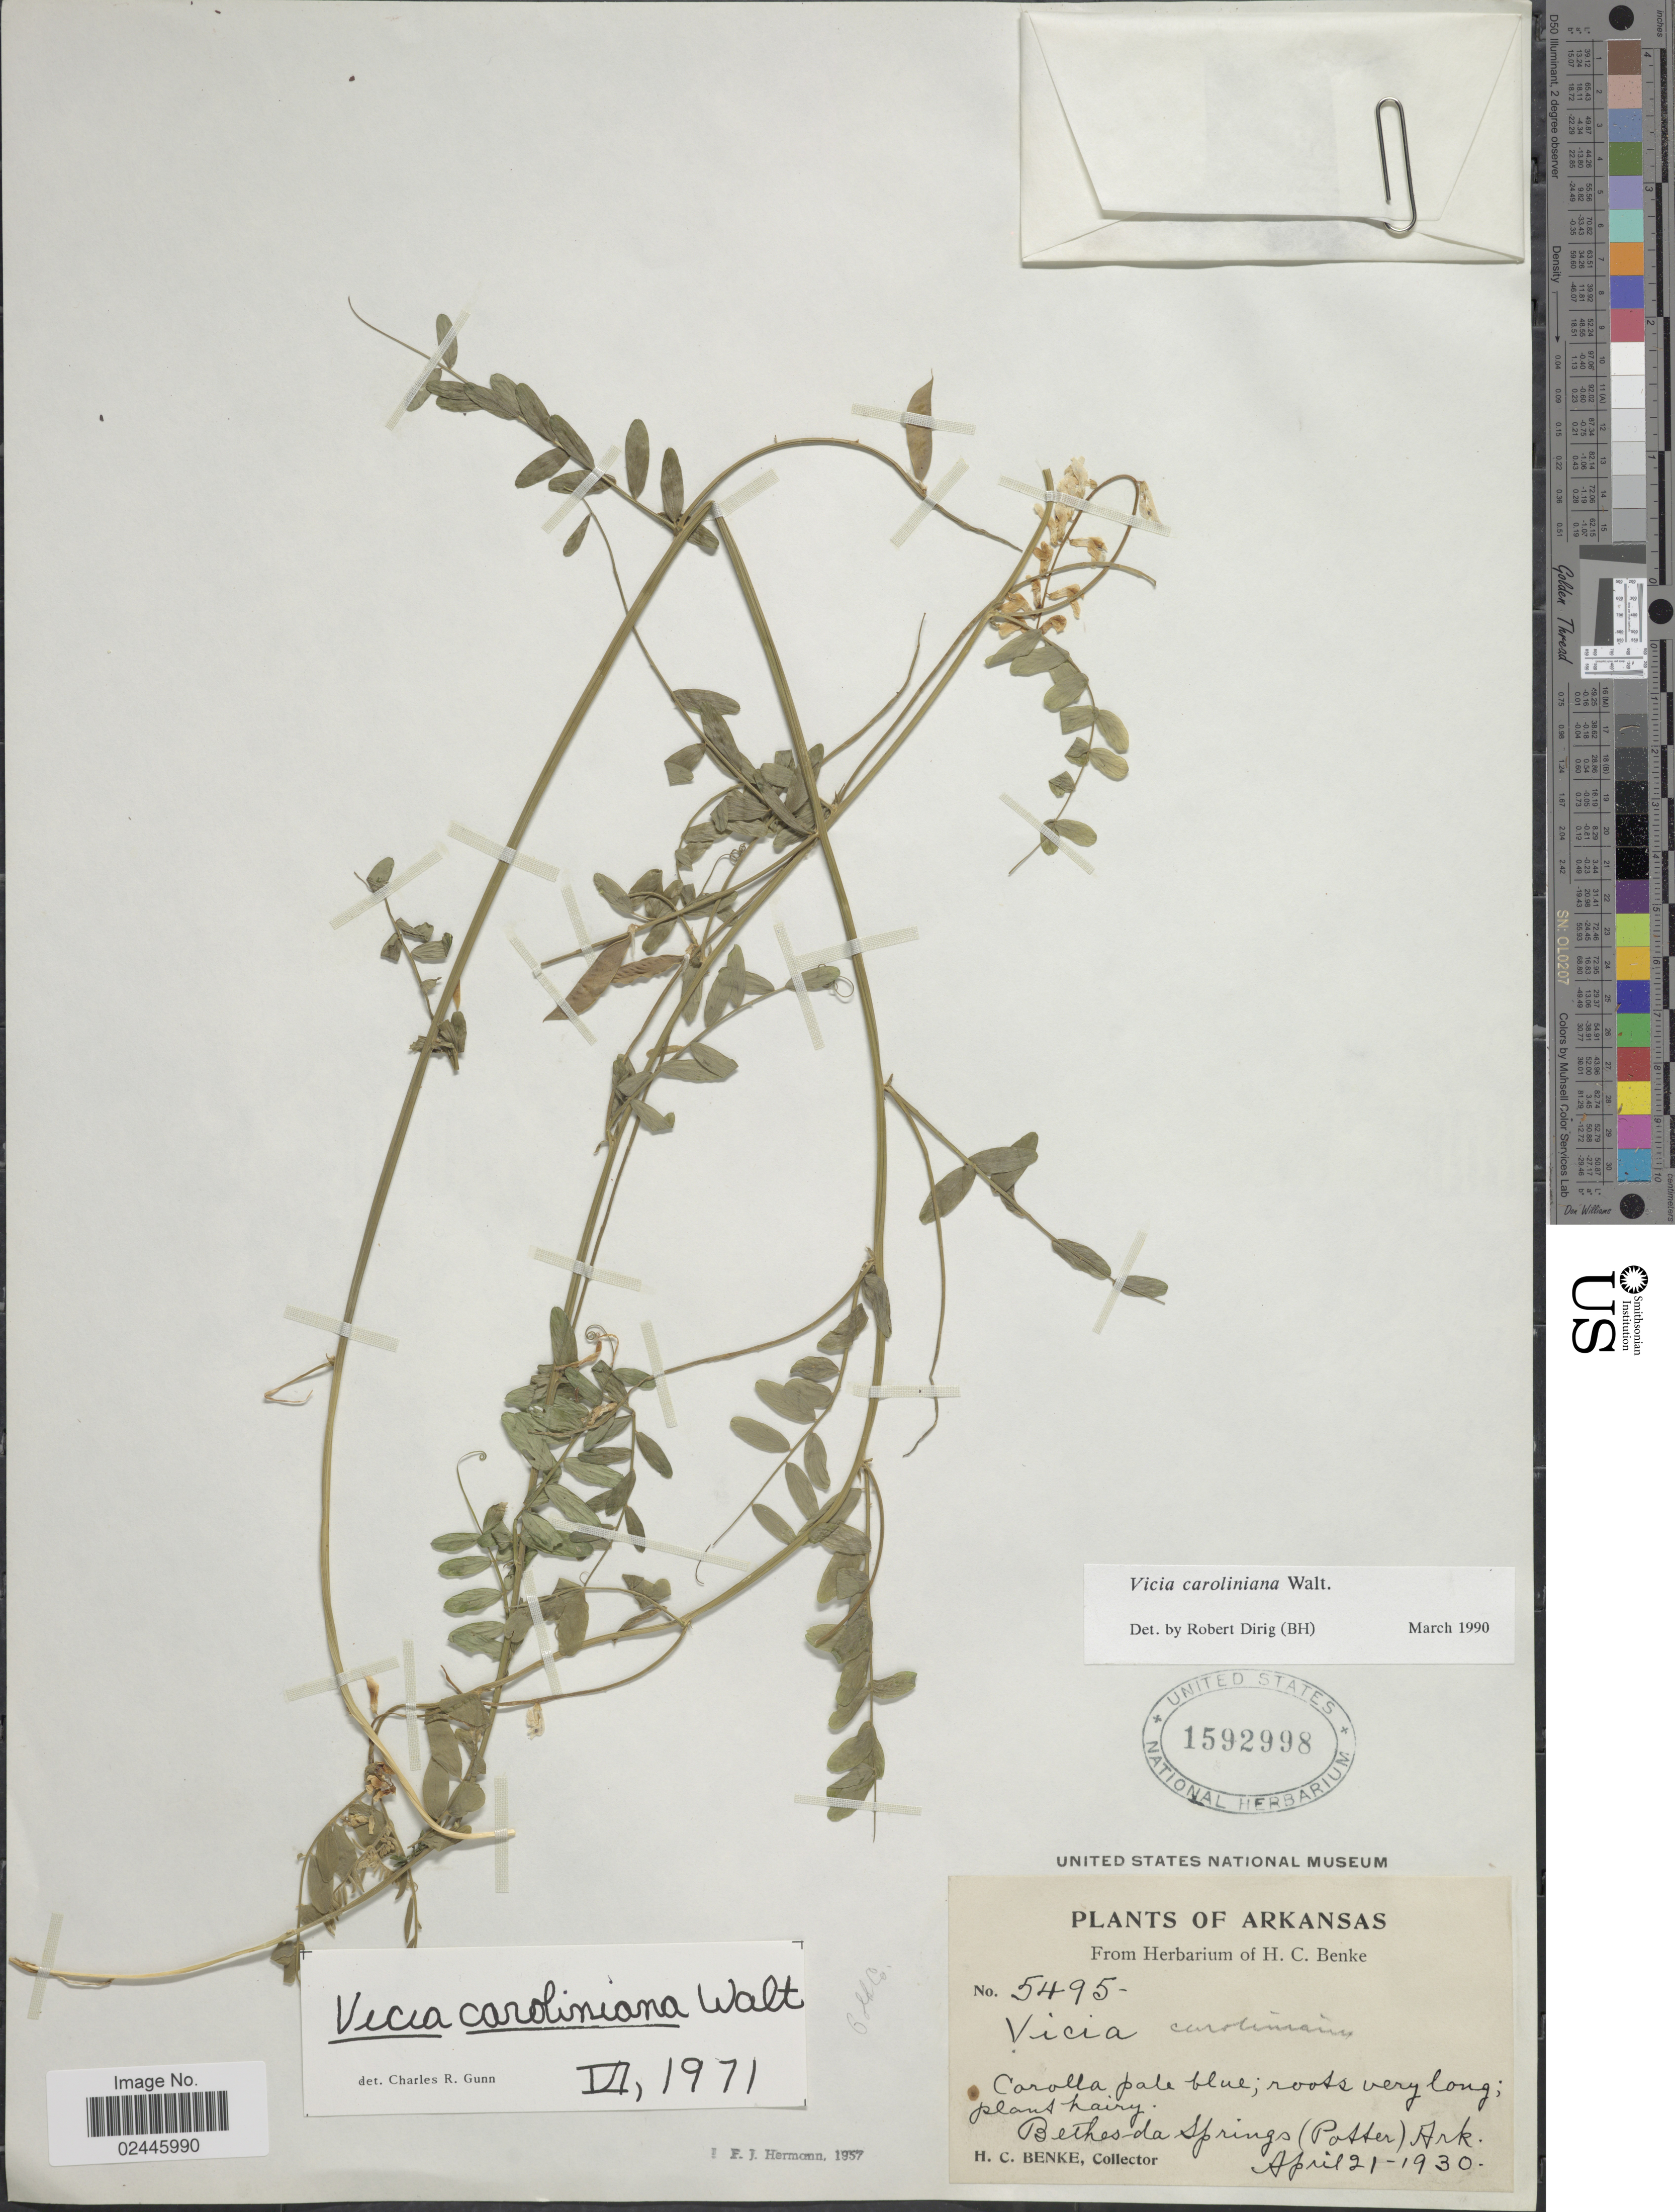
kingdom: Plantae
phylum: Tracheophyta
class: Magnoliopsida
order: Fabales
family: Fabaceae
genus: Vicia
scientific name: Vicia caroliniana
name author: Walter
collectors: H. Benke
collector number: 5495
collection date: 1930-04-21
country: United States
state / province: Arkansas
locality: Bethesda Springs (Potter)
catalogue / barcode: US 1592998